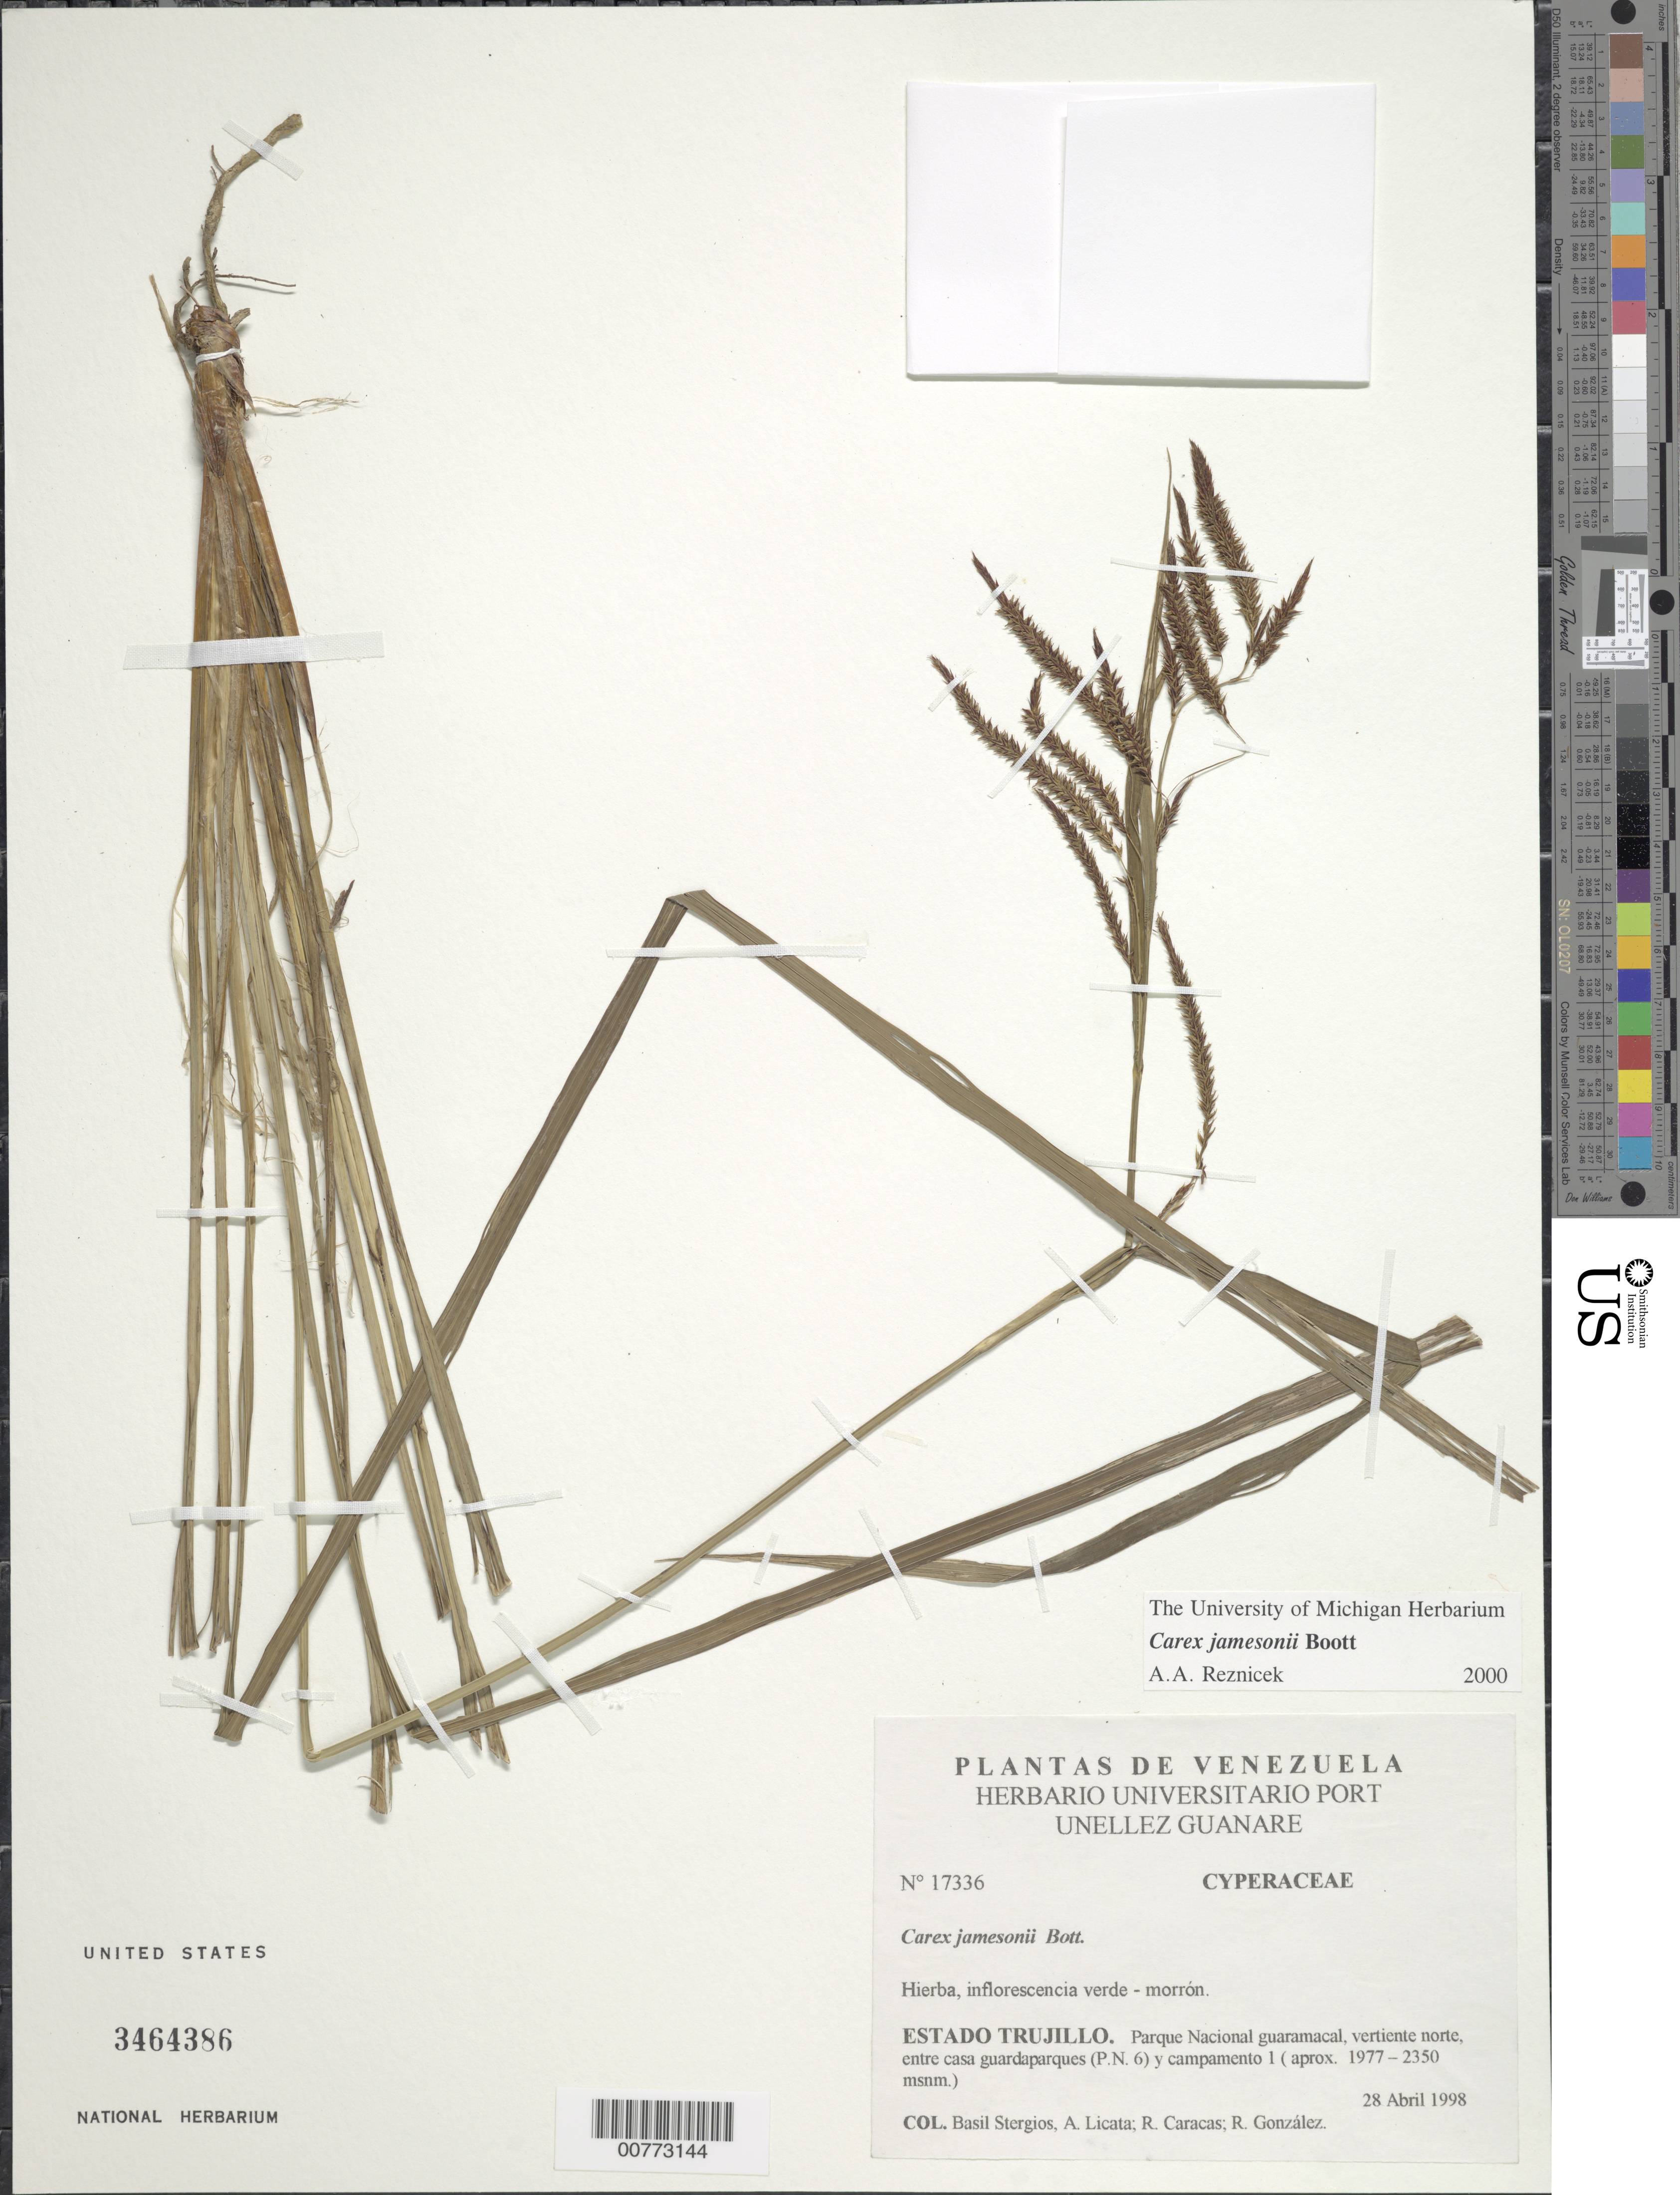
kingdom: Plantae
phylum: Tracheophyta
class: Liliopsida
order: Poales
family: Cyperaceae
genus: Carex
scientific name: Carex jamesonii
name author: Boott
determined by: Reznicek, A. A.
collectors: B. G. Stergios, A. Licata, R. Caracas & R. González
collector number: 17336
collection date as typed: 28 Apr 1998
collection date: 1998-04-28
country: Venezuela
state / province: Trujillo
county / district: Boconó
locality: Parque Nacional Guaramacal, vertiente N, entre casa guardaparques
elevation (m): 1977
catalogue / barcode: US 3464386